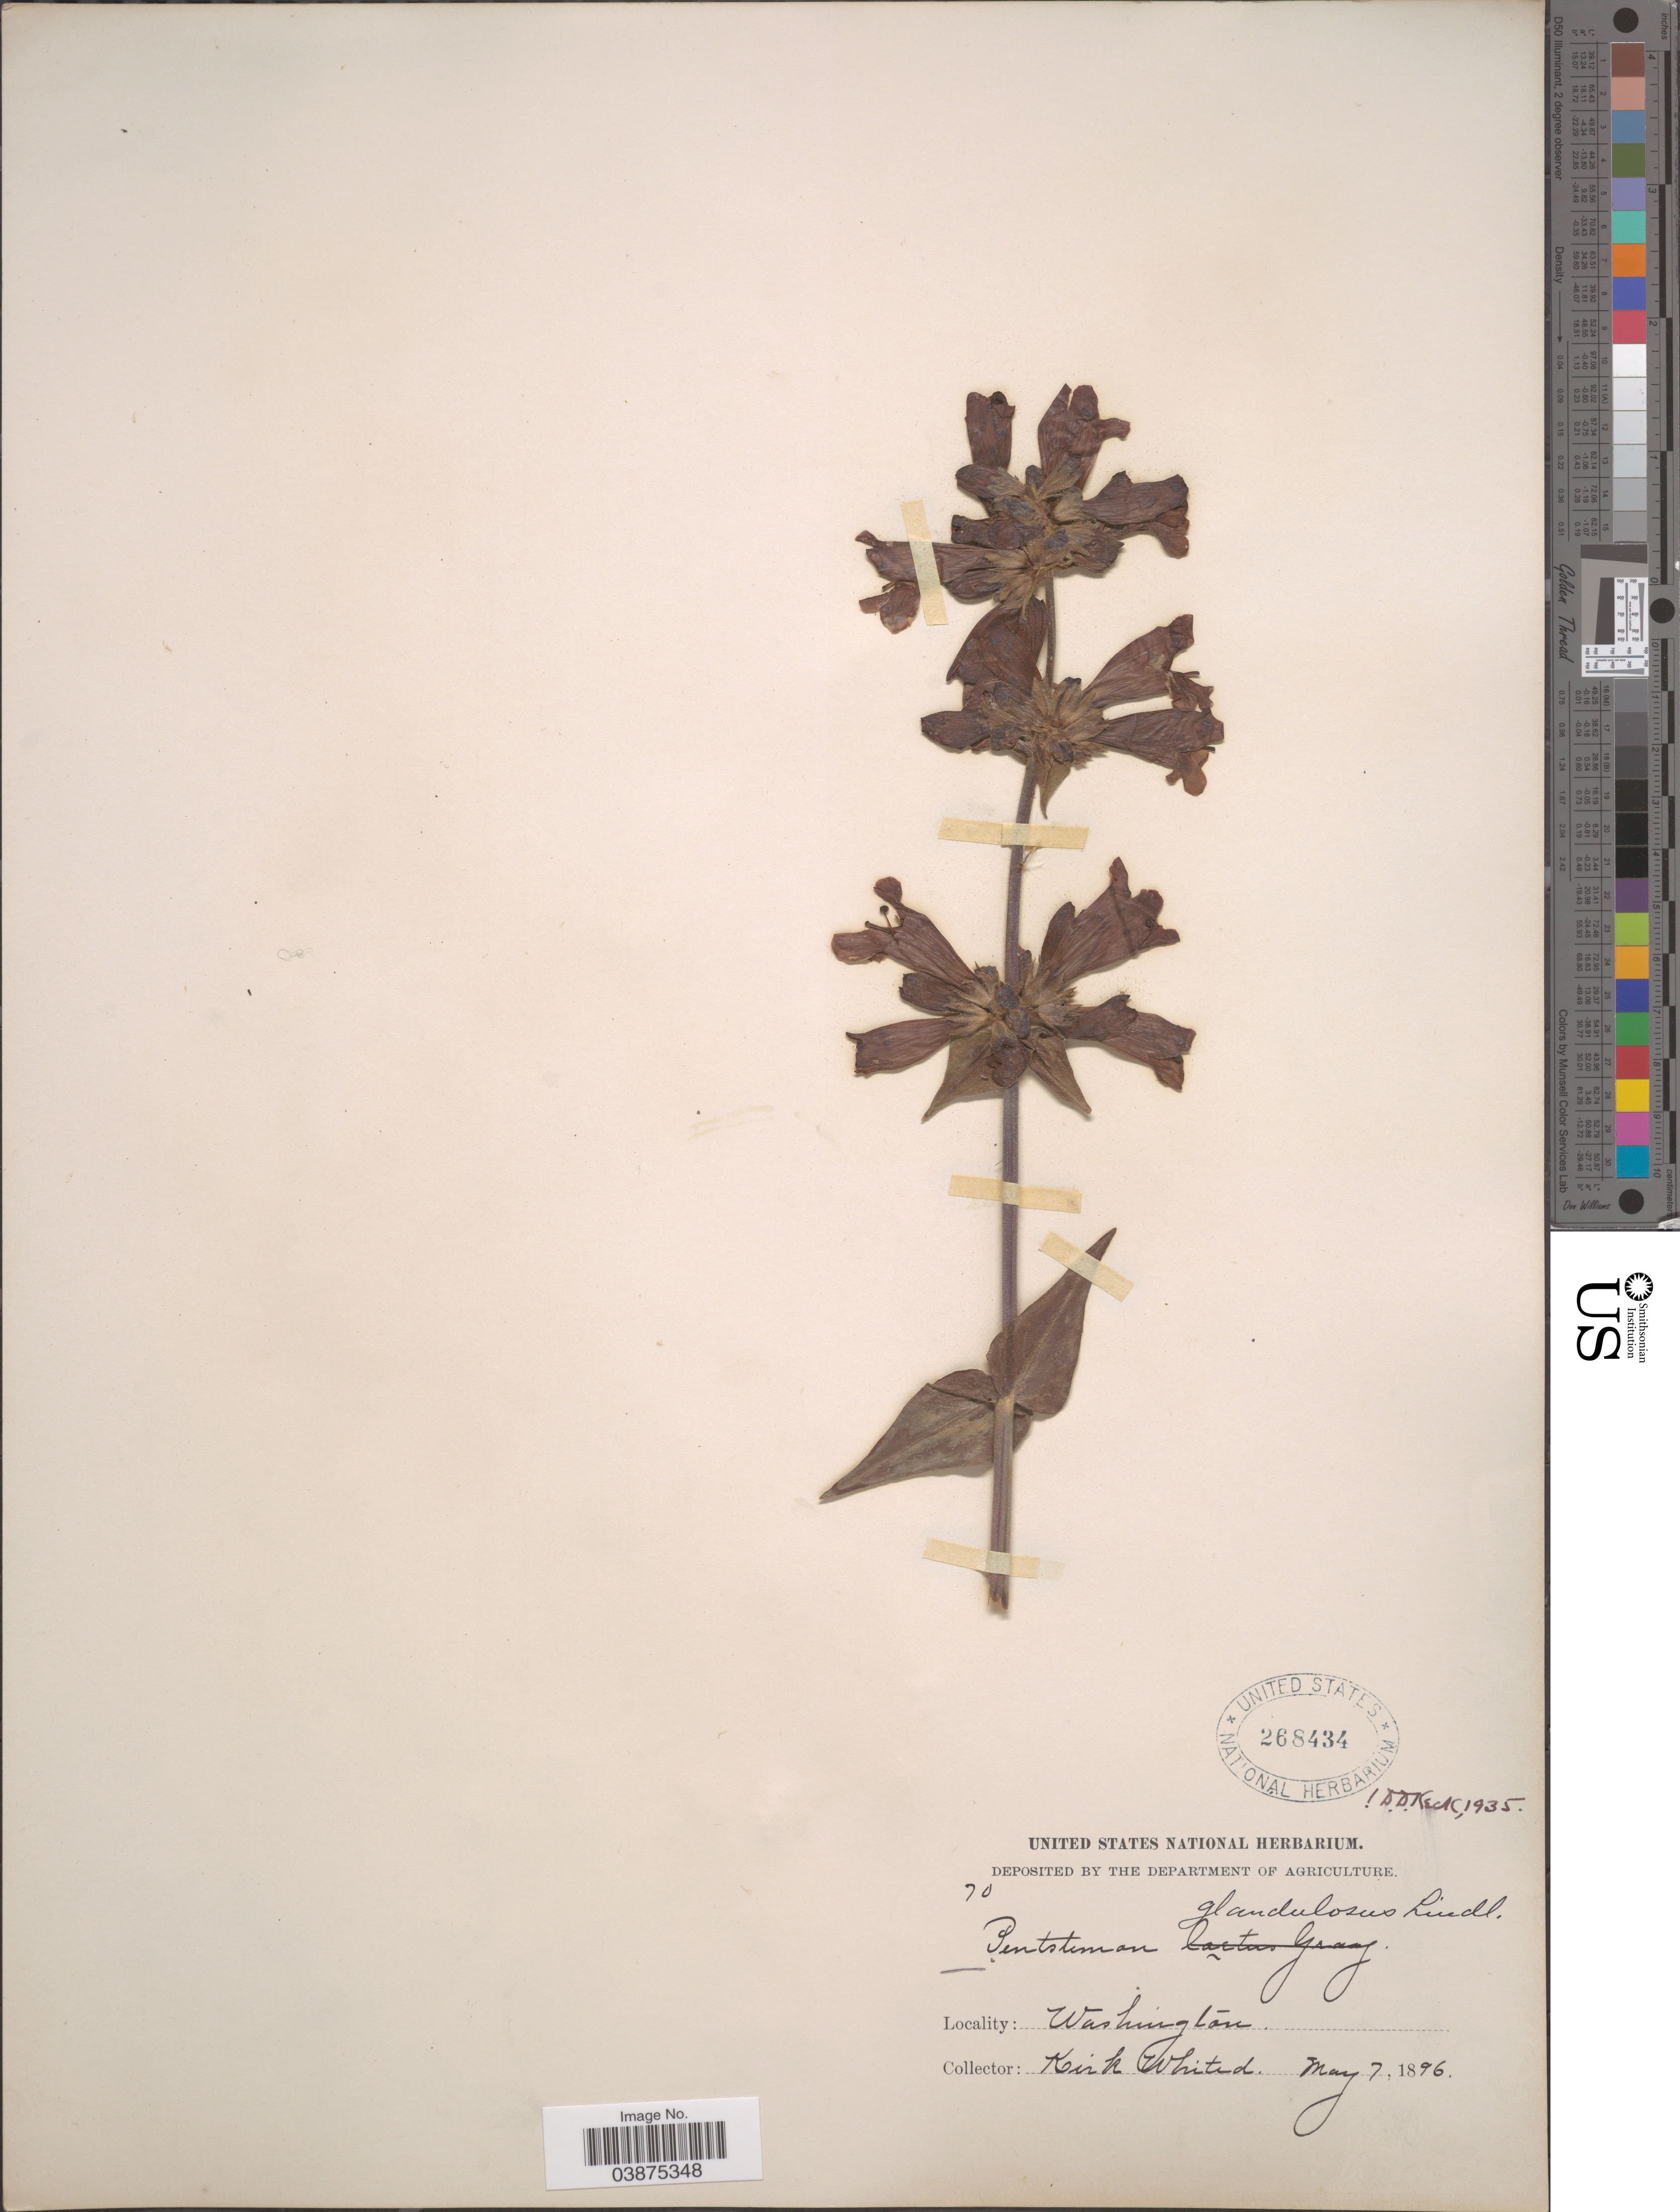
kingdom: Plantae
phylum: Tracheophyta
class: Magnoliopsida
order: Lamiales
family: Plantaginaceae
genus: Penstemon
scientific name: Penstemon glandulosus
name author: Douglas ex Lindl.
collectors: K. Whited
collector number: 70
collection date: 1896-05-07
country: United States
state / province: Washington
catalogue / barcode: US 268434